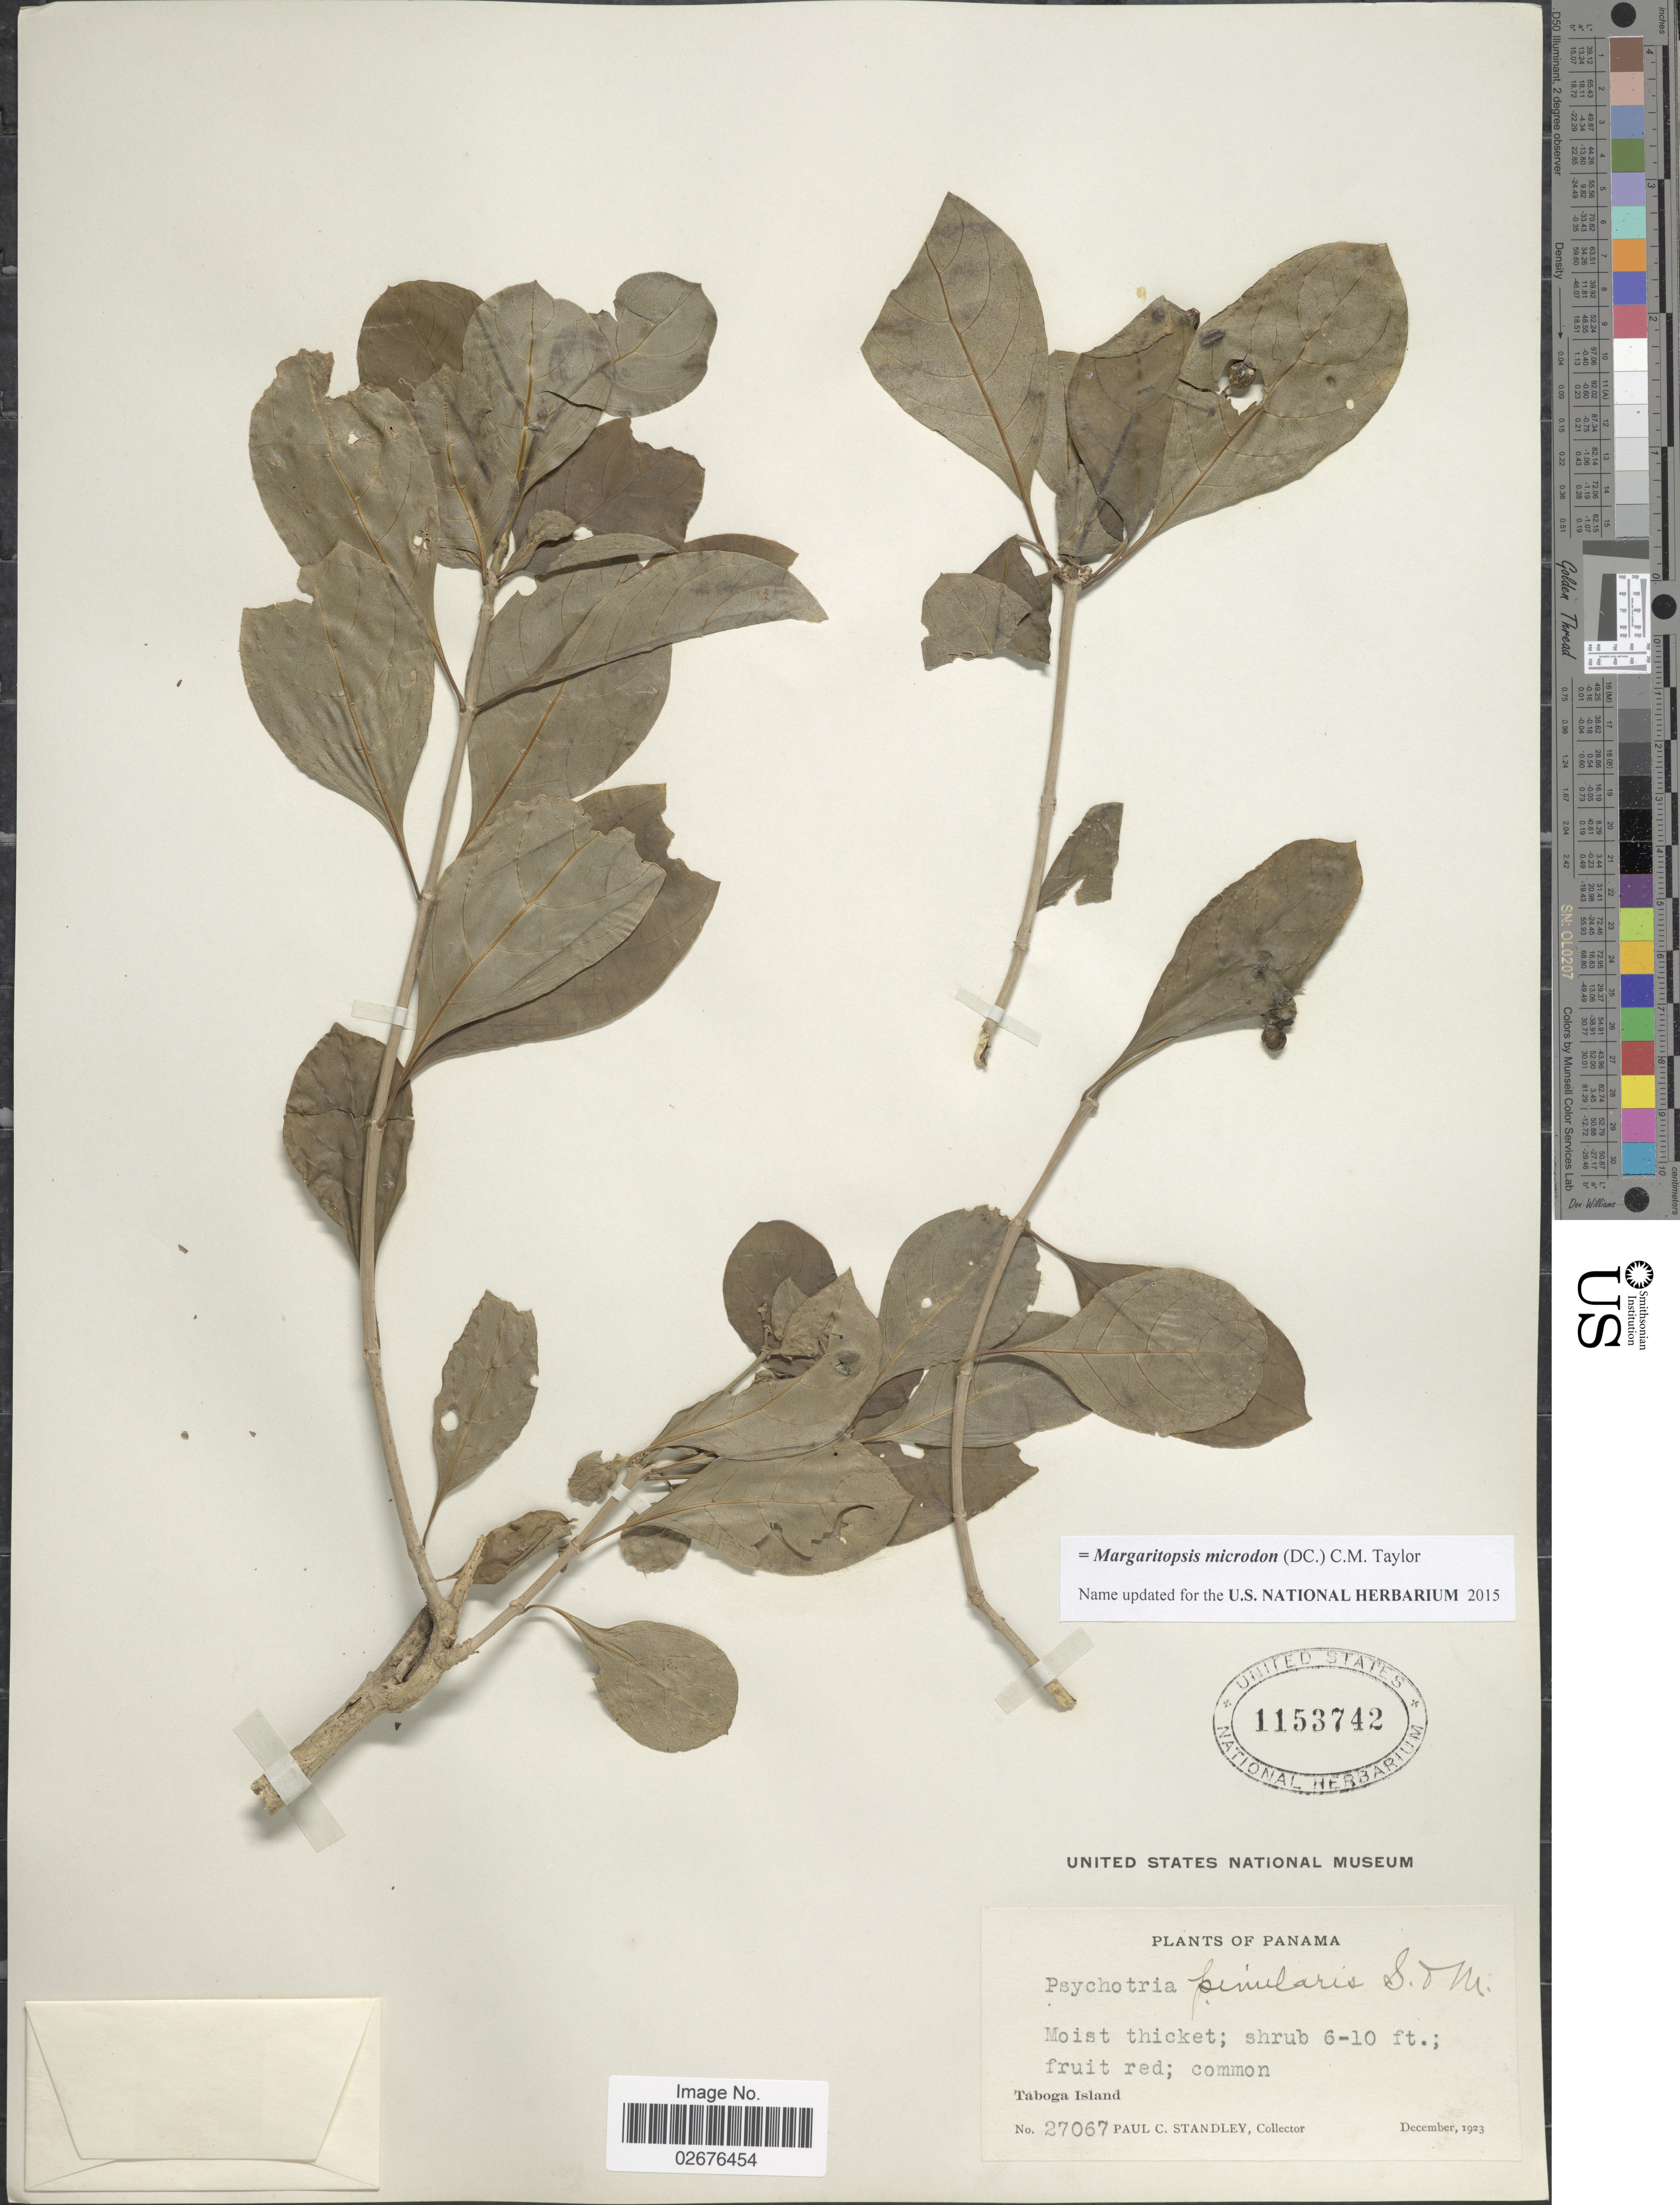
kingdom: Plantae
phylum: Tracheophyta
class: Magnoliopsida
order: Gentianales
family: Rubiaceae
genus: Margaritopsis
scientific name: Margaritopsis microdon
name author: (DC.) C.M. Taylor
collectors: P. C. Standley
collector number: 27067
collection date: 1923-11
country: Panama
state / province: Panamá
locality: Taboga Island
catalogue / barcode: US 1153742